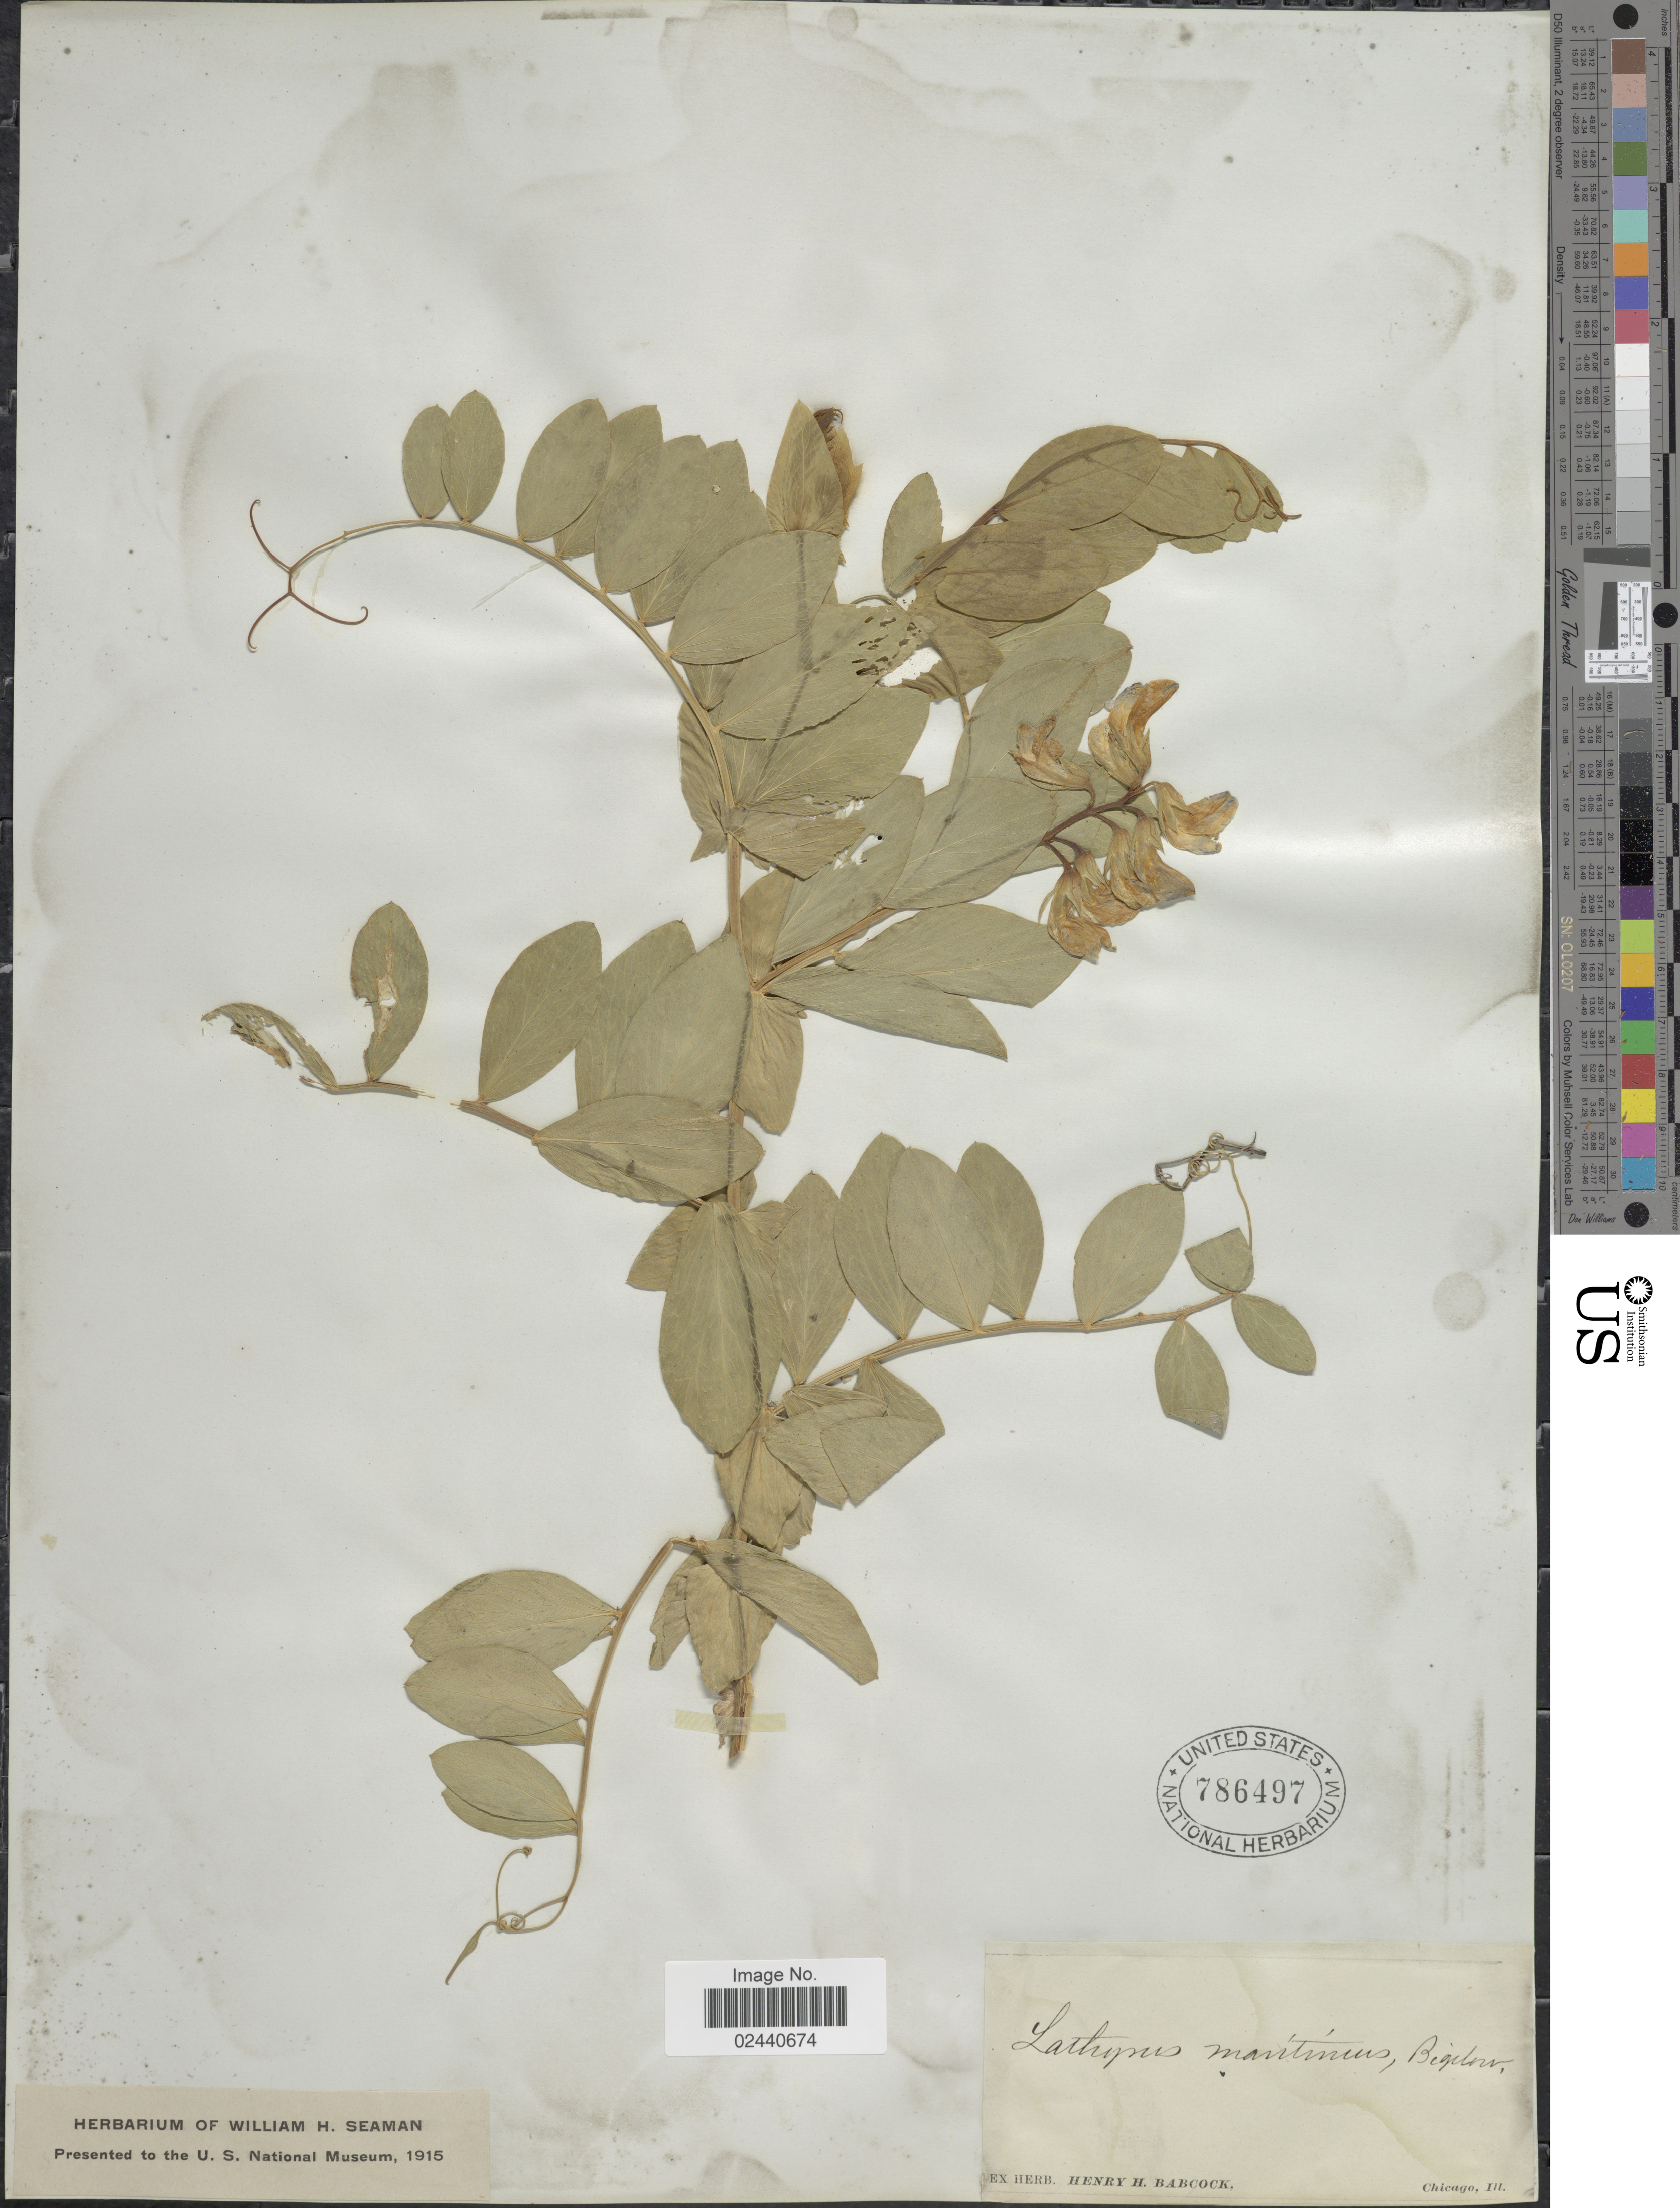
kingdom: Plantae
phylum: Tracheophyta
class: Magnoliopsida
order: Fabales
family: Fabaceae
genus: Lathyrus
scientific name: Lathyrus japonicus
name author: Willd.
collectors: ex herb. Henry Homes Babcock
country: United States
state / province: Illinois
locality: Chicago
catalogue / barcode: US 786497